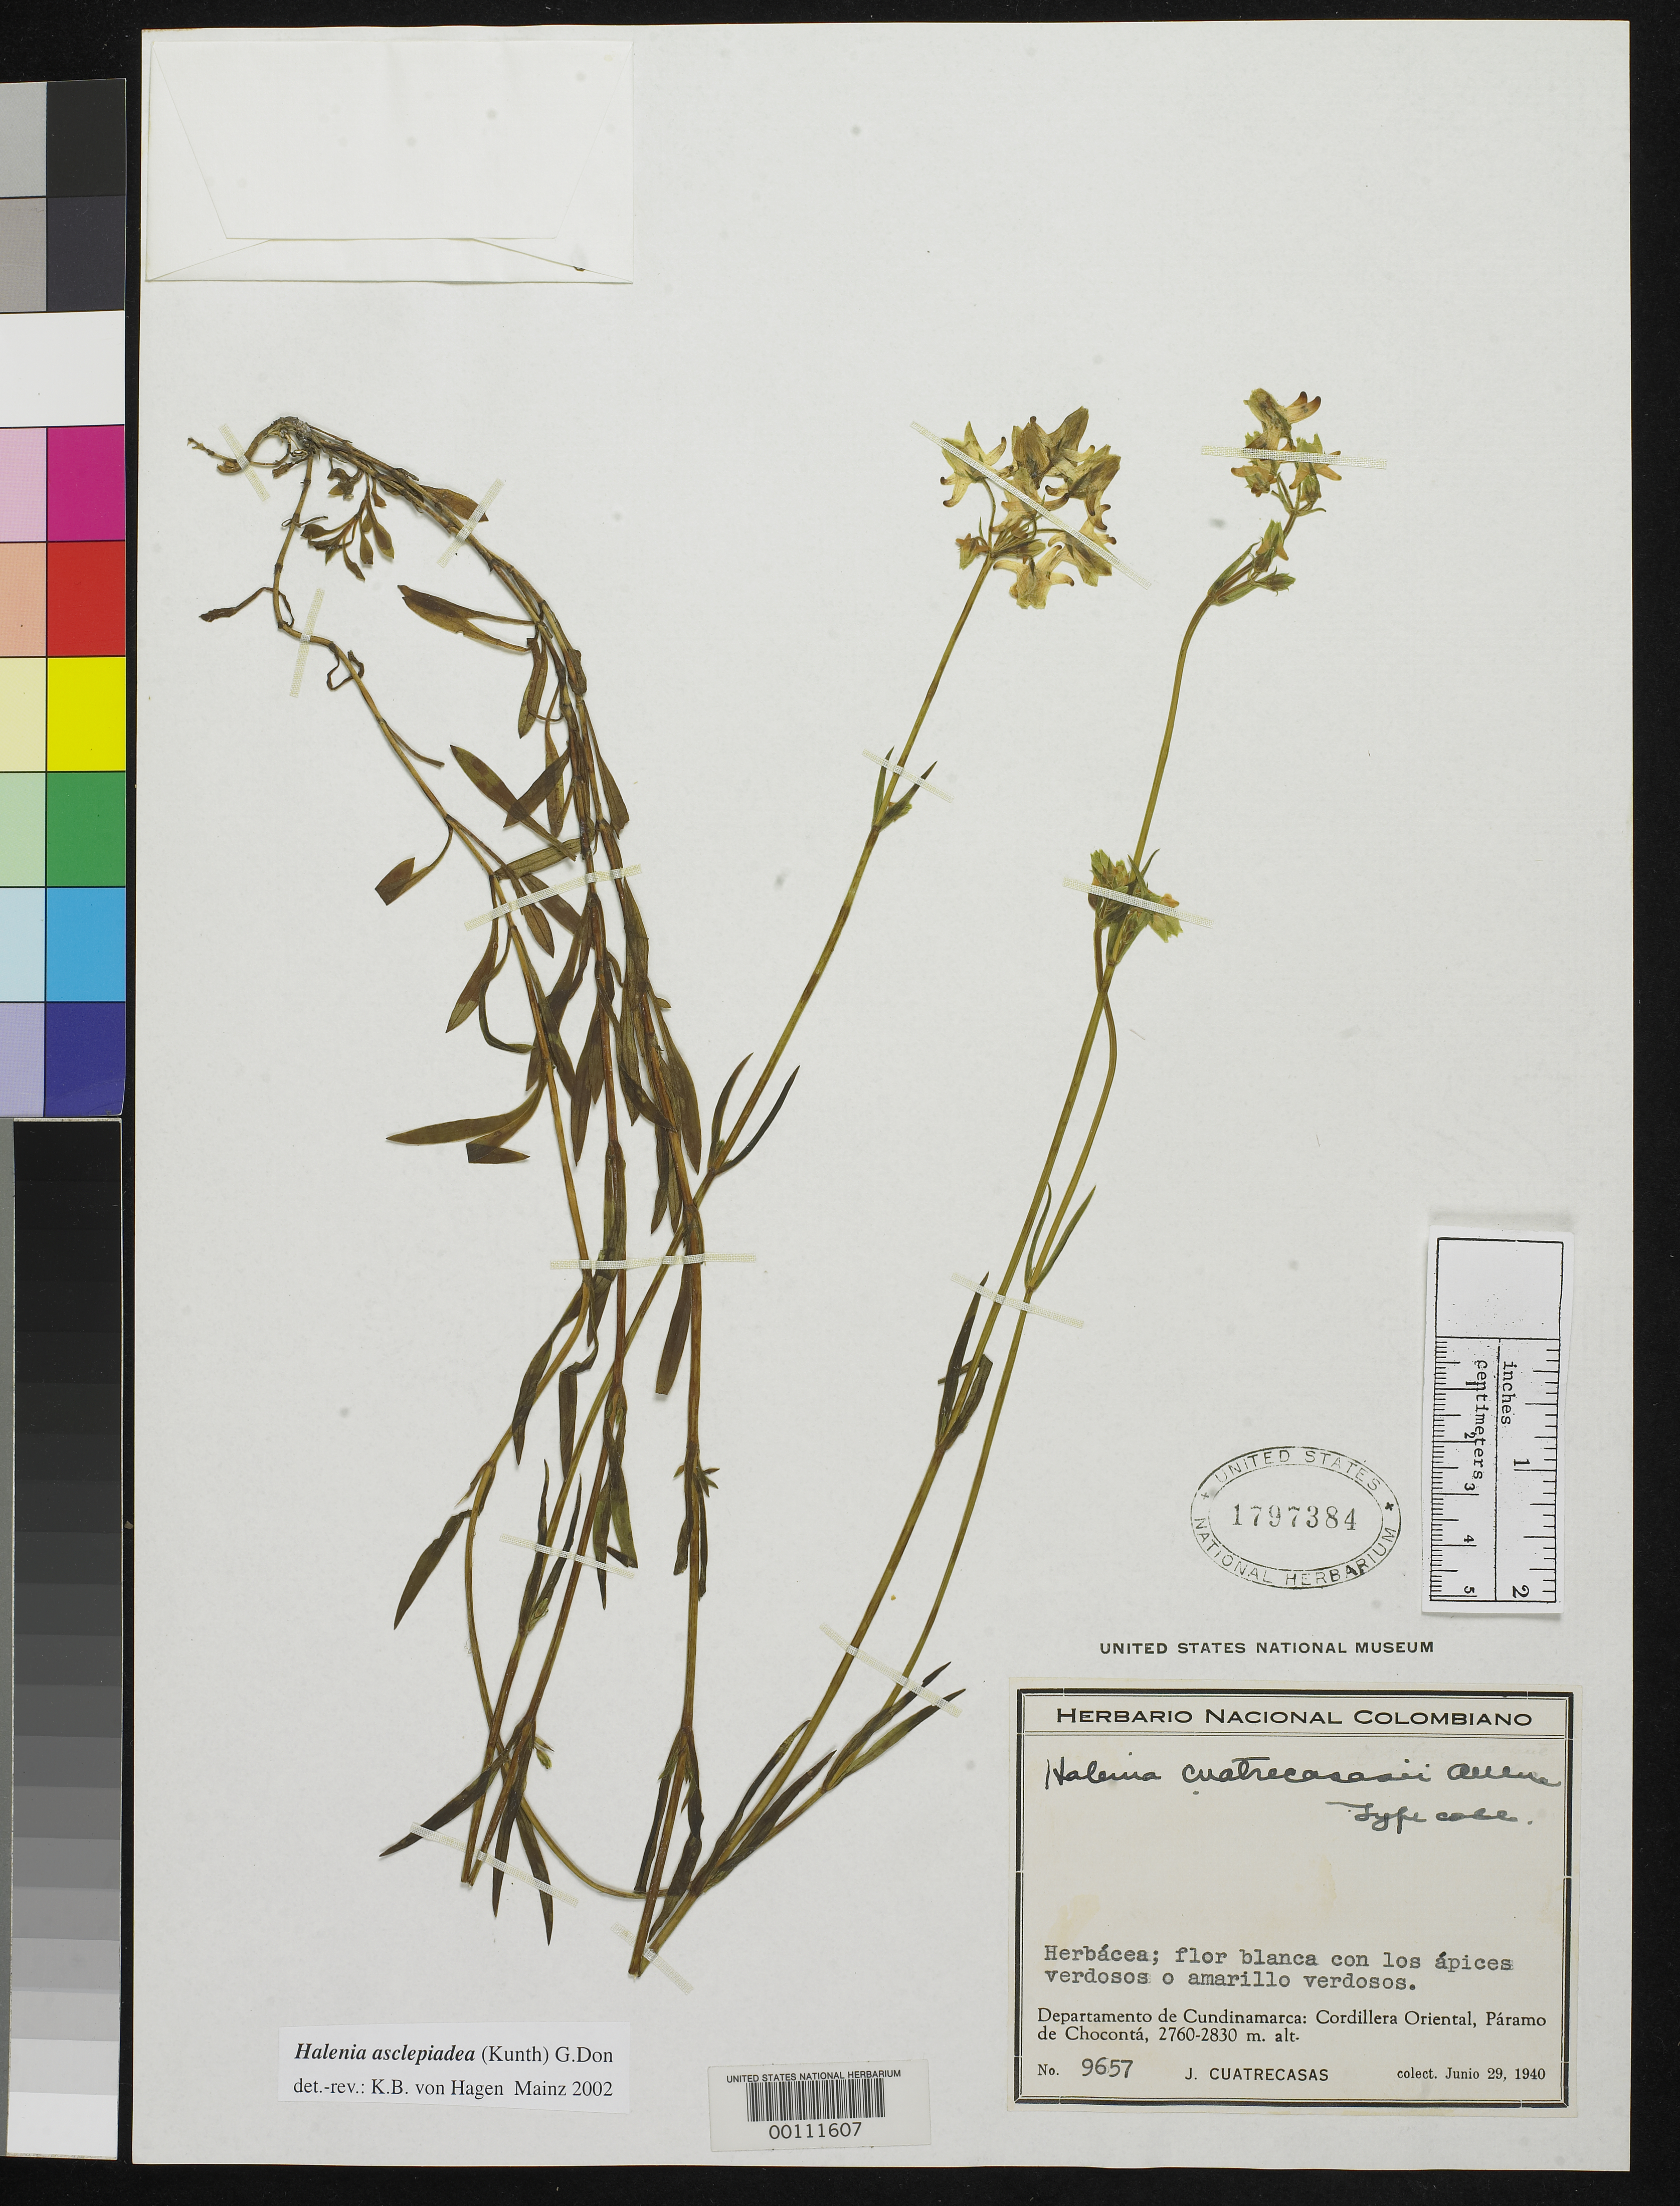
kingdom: Plantae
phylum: Tracheophyta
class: Magnoliopsida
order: Gentianales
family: Gentianaceae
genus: Halenia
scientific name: Halenia cuatrecasasii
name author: C.K. Allen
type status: Isotype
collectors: J. Cuatrecasas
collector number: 9657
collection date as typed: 29 Jun 1940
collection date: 1940-06-29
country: Colombia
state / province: Cundinamarca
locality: Cordillera Oriental, Paramo de Choconta.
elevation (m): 2760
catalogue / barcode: US 1797384